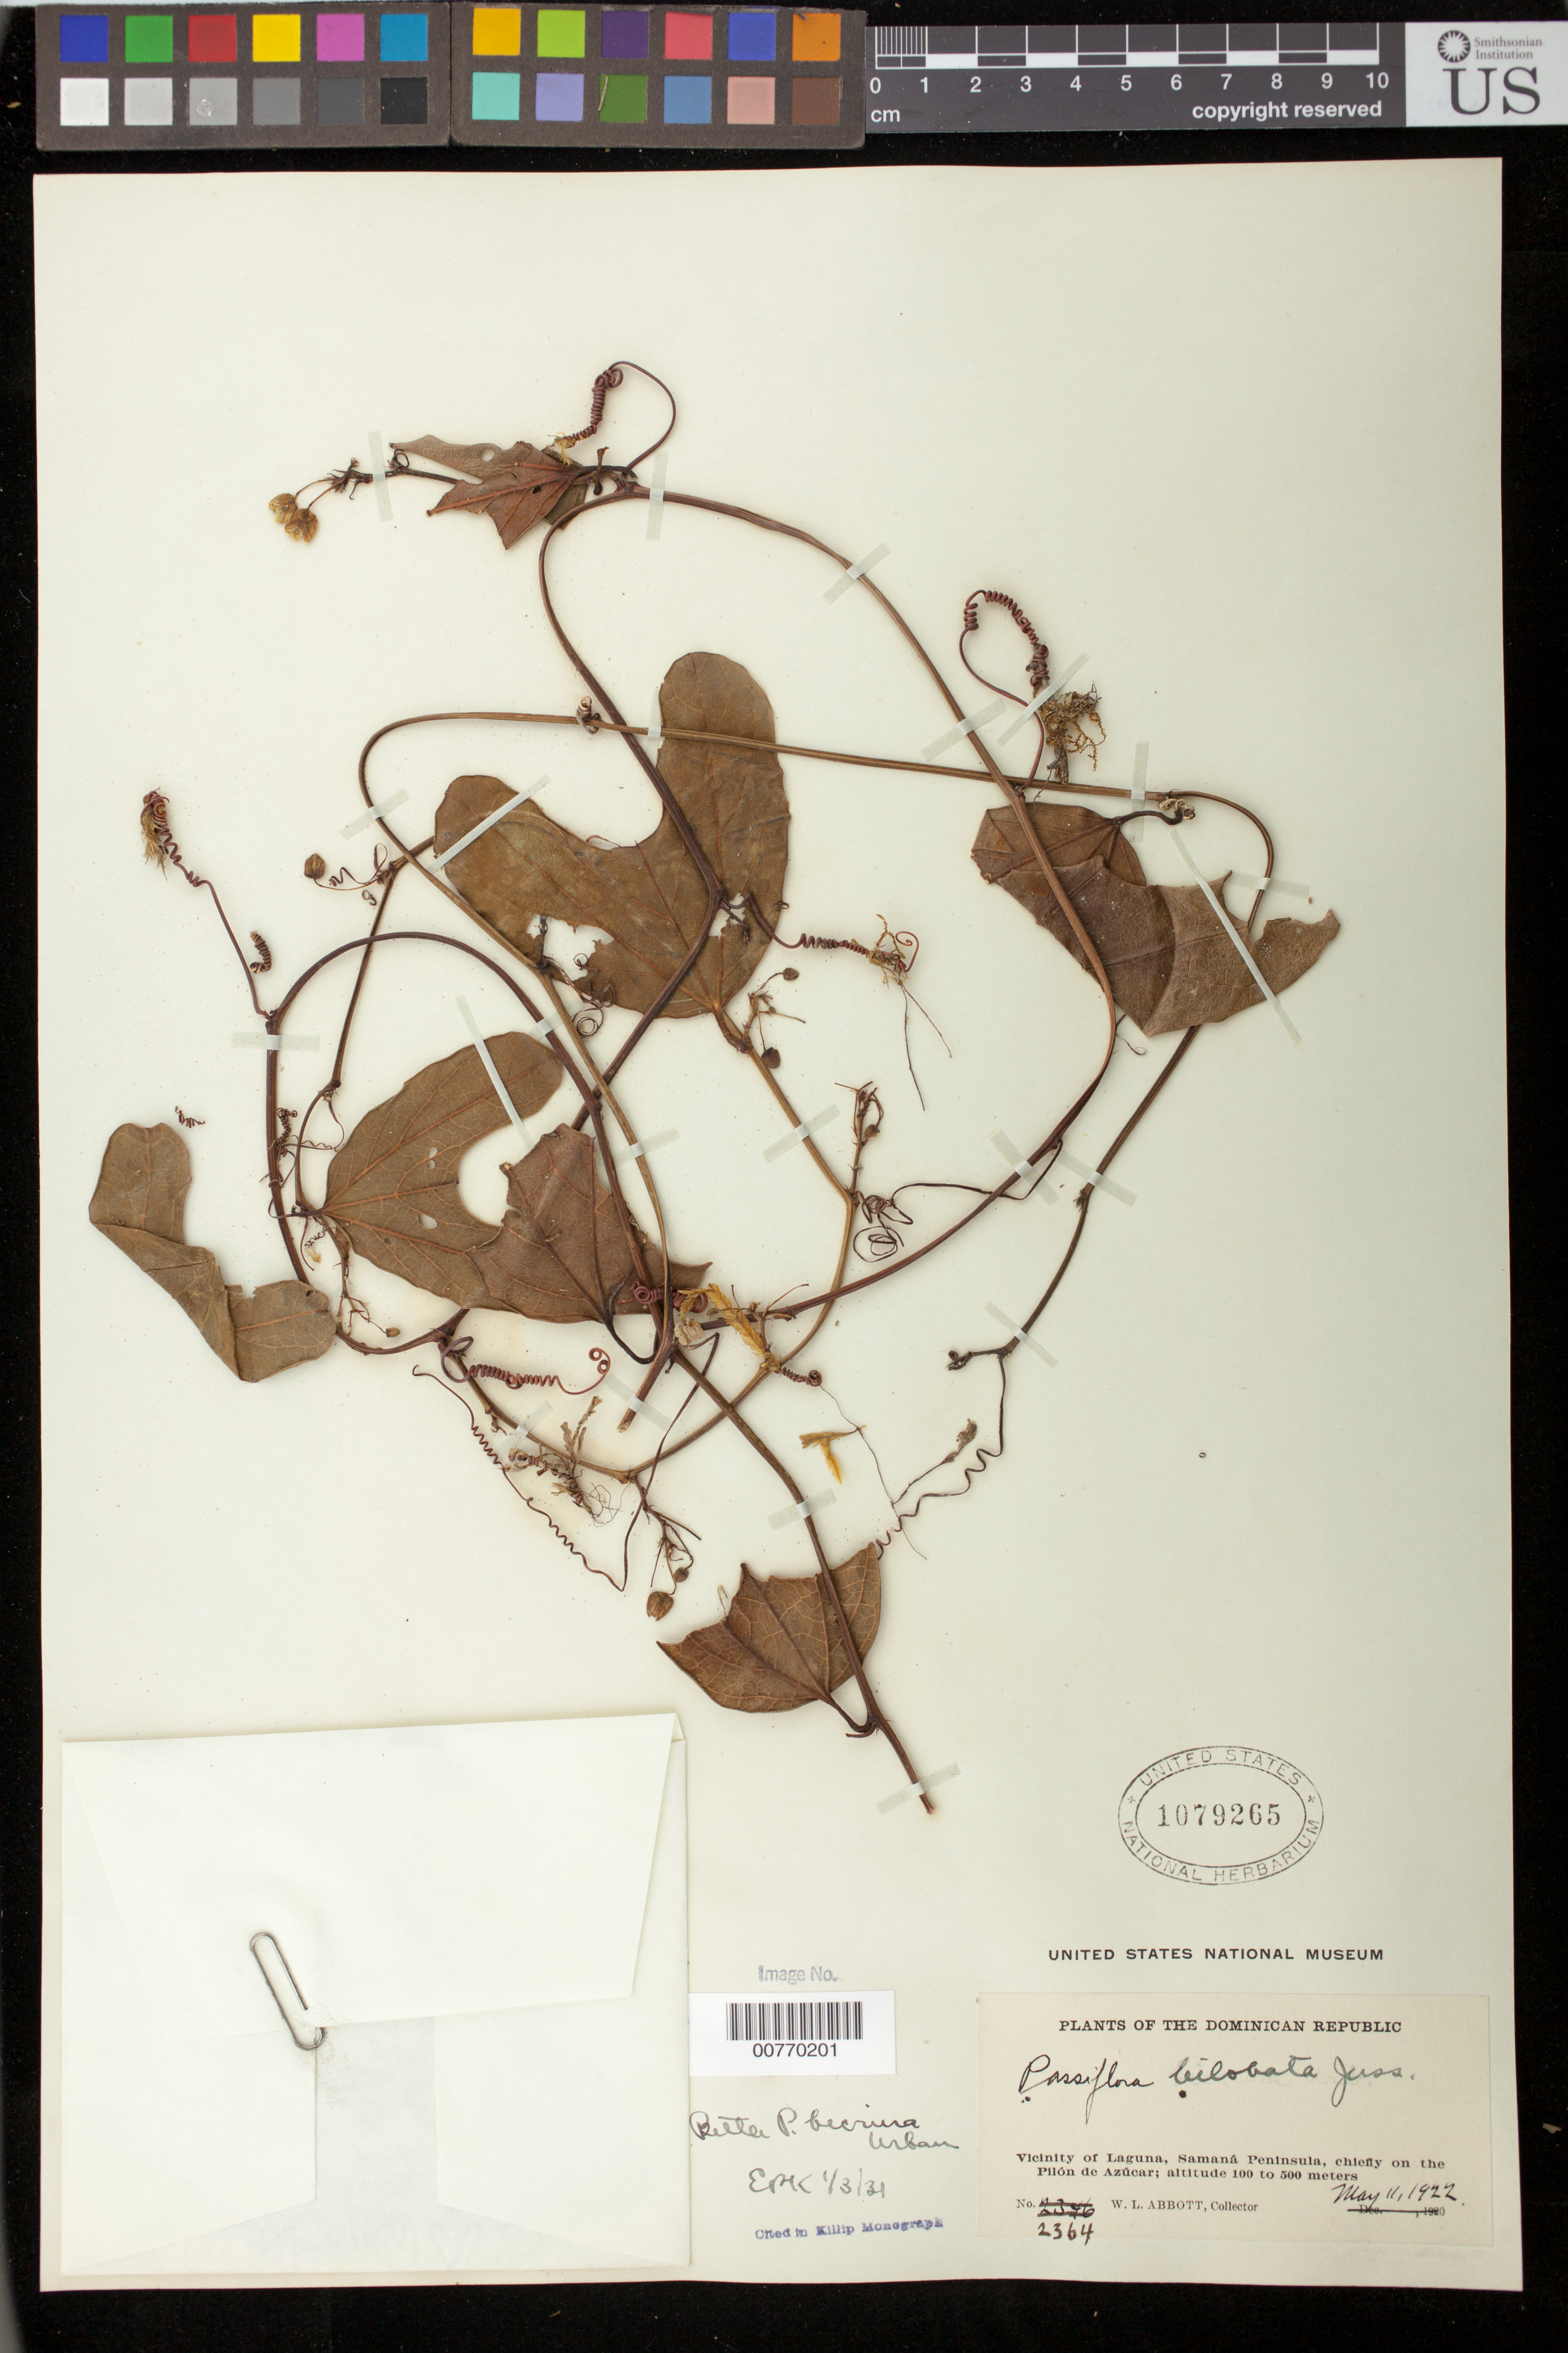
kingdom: Plantae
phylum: Tracheophyta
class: Magnoliopsida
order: Malpighiales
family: Passifloraceae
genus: Passiflora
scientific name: Passiflora bicrura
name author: Urb.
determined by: Killip, Ellsworth P.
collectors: W. L. Abbott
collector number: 2364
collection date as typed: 11 May 1922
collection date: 1922-05-11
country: Dominican Republic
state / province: Samana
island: Hispaniola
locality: Vicinity of Laguna, Samaná Peninsula, chiefly on the Pilón de Azúcar.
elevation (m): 100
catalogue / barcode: US 1079265